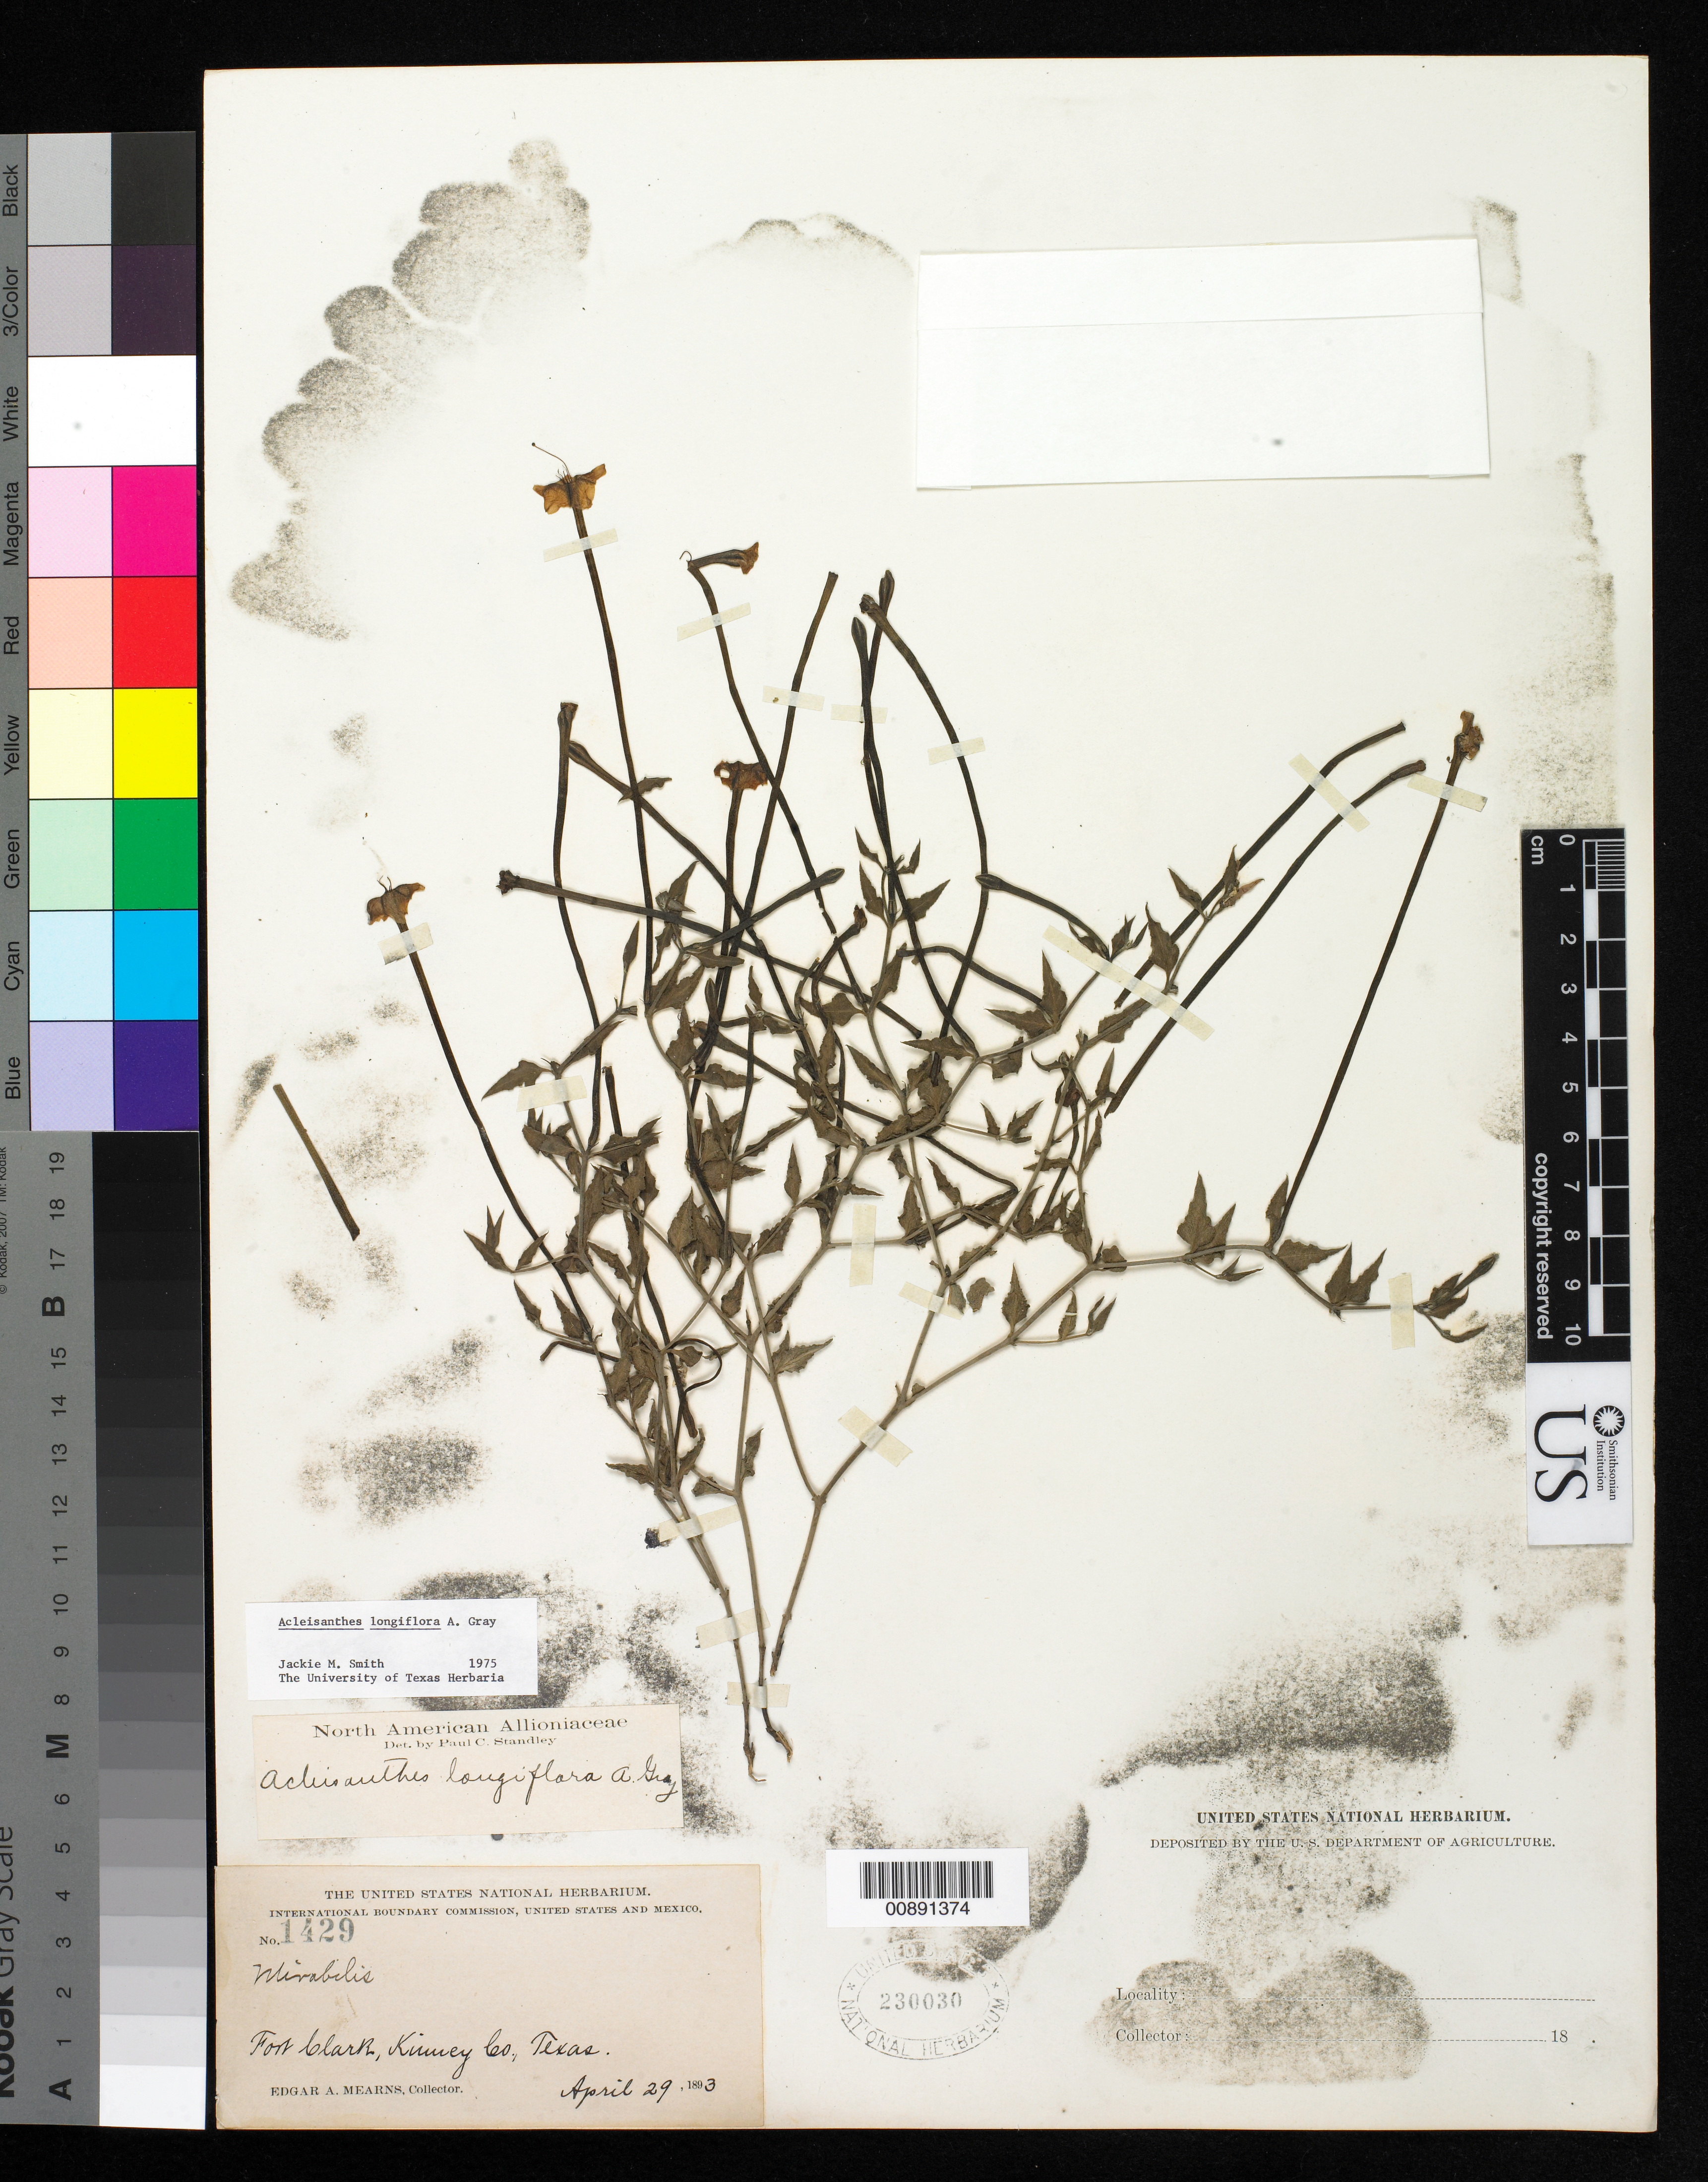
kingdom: Plantae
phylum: Tracheophyta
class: Magnoliopsida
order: Caryophyllales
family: Nyctaginaceae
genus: Acleisanthes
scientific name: Acleisanthes longiflora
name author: A. Gray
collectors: E. A. Mearns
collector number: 1429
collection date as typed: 29 Apr 1893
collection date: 1893-04-29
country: United States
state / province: Texas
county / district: Kinney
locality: Fort Clark, Kinney County, Texas.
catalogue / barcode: US 230030